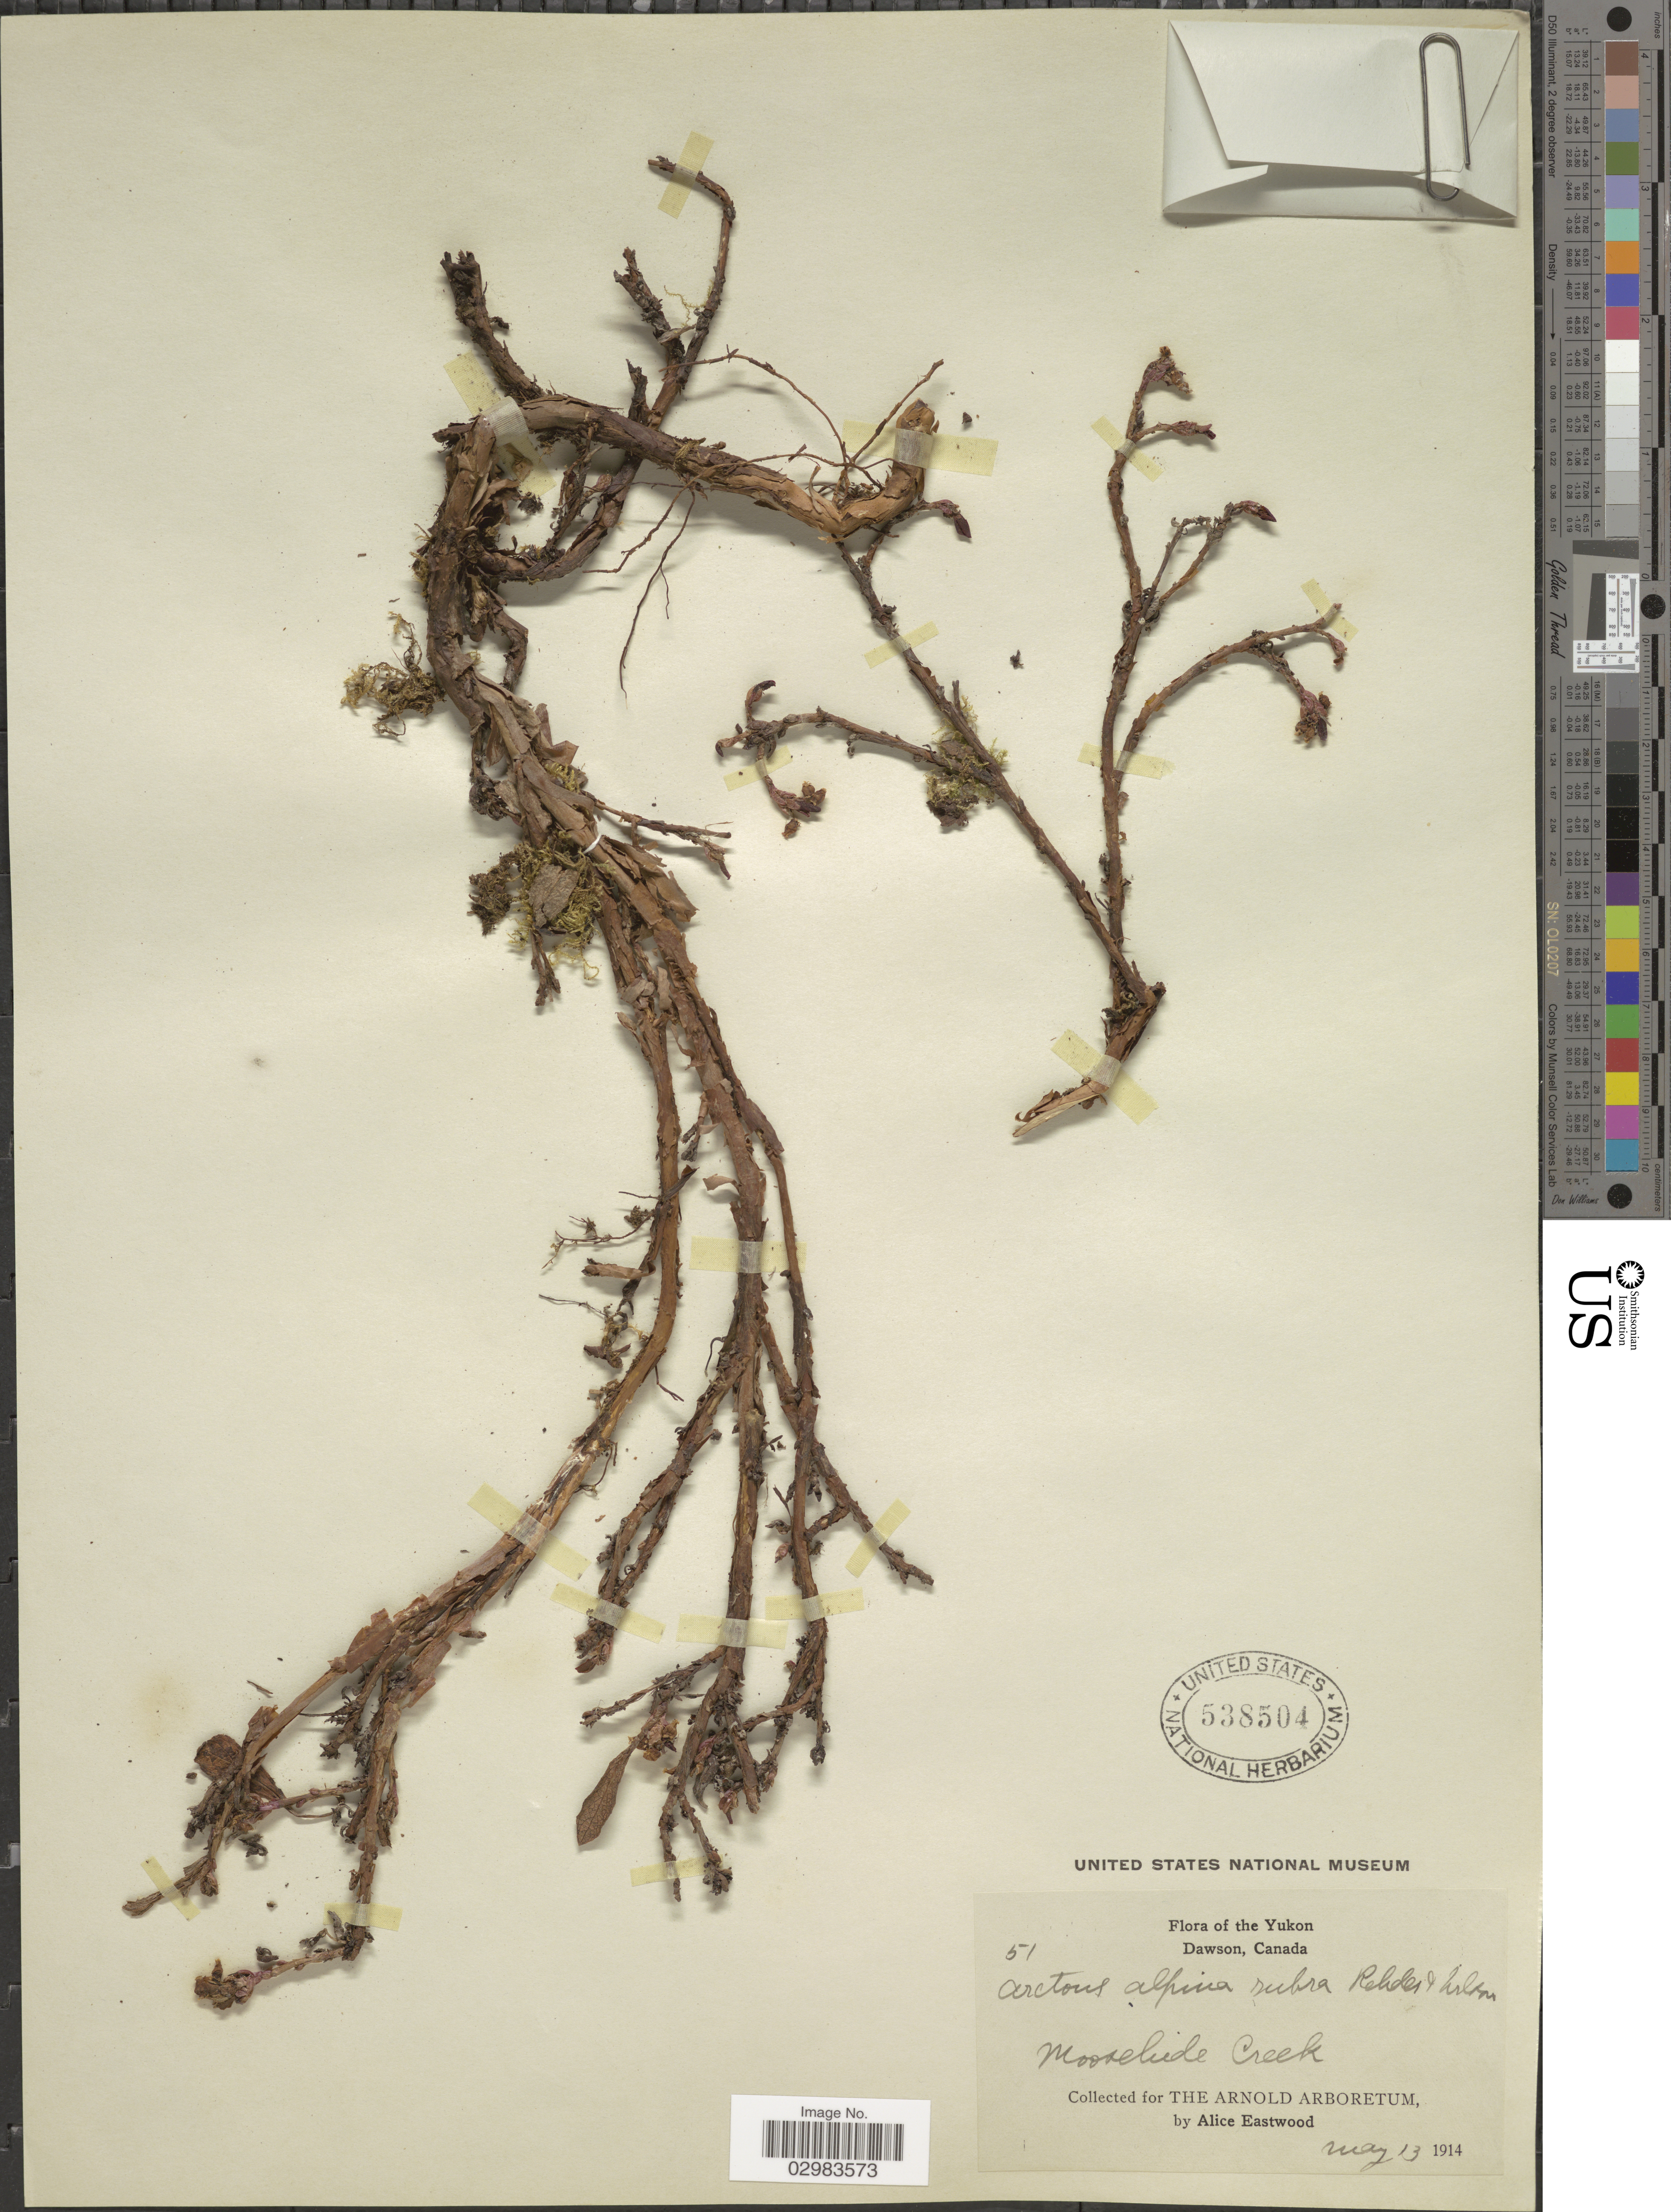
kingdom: Plantae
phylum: Tracheophyta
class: Magnoliopsida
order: Ericales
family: Ericaceae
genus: Arctostaphylos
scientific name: Arctostaphylos alpina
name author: (L.) Spreng.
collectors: A. Eastwood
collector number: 51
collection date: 1914-05-13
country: Canada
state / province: Yukon Territory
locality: The Yukon, Dawson, Canada, Moosehide Creek.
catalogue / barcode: US 538504